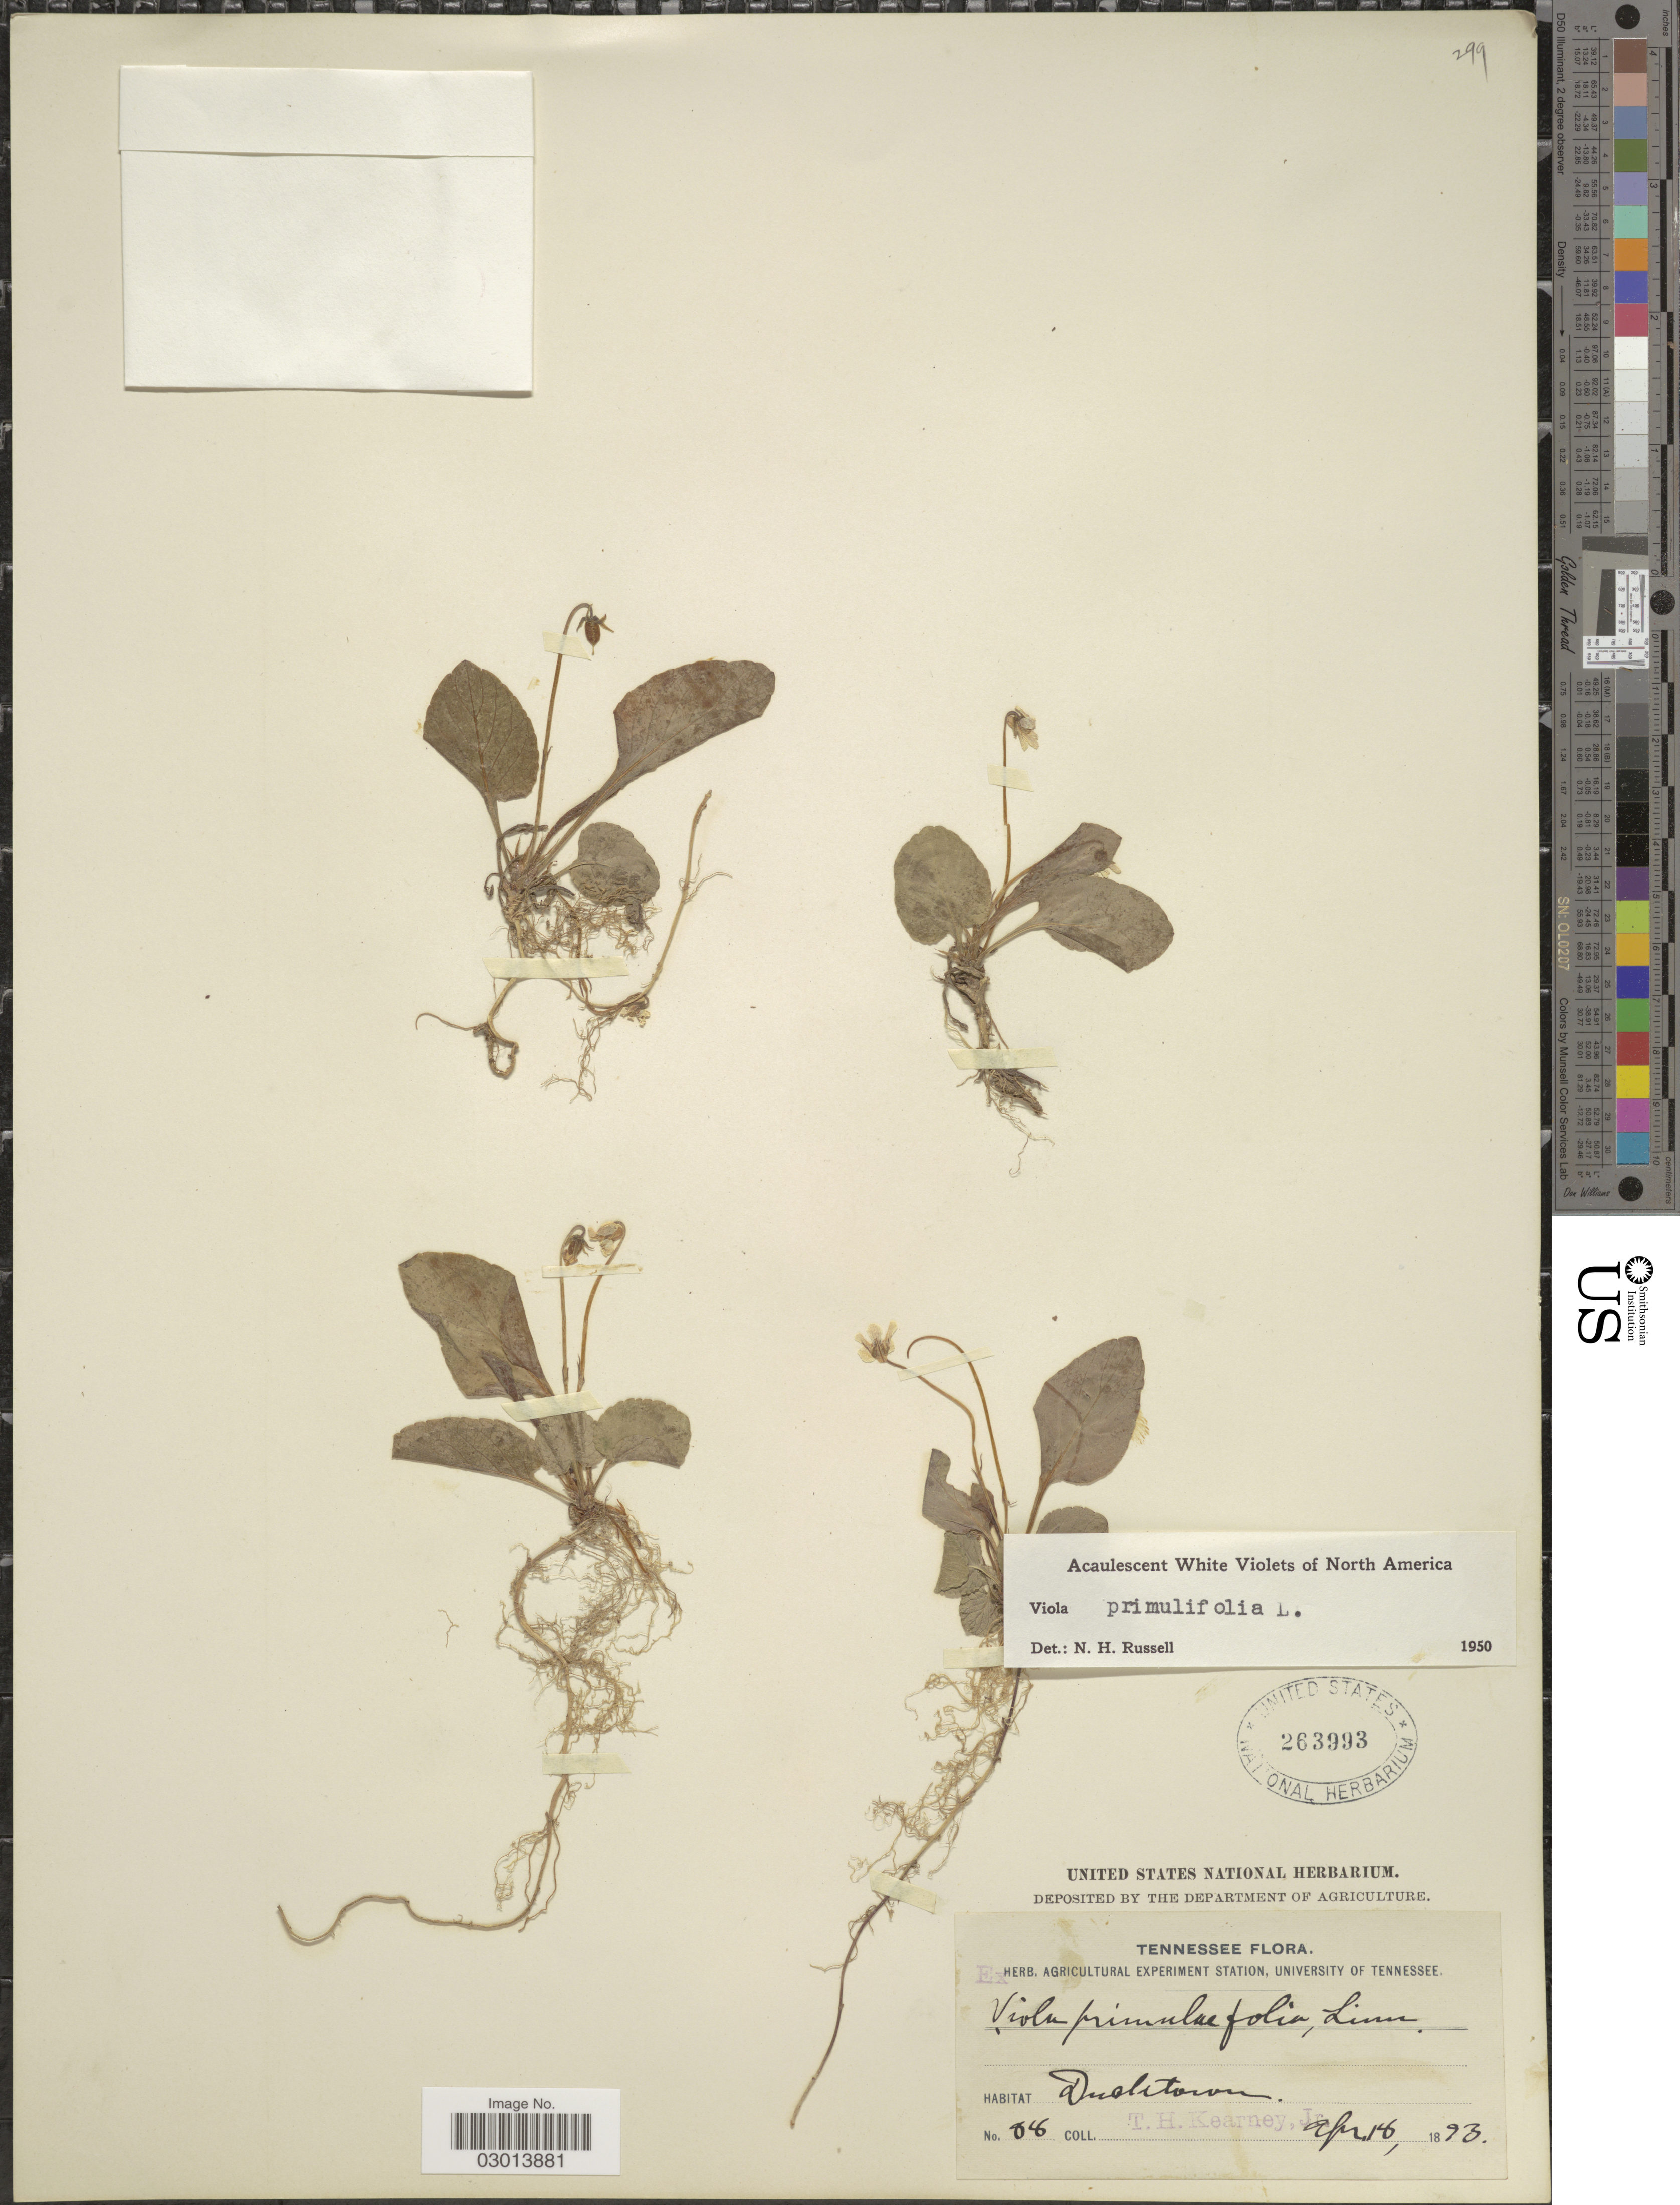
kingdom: Plantae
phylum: Tracheophyta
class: Magnoliopsida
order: Malpighiales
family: Violaceae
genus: Viola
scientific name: Viola primulifolia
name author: L.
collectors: T. H. Kearney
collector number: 88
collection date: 1893-04-18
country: United States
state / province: Tennessee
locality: Dowelltown.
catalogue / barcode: US 263993